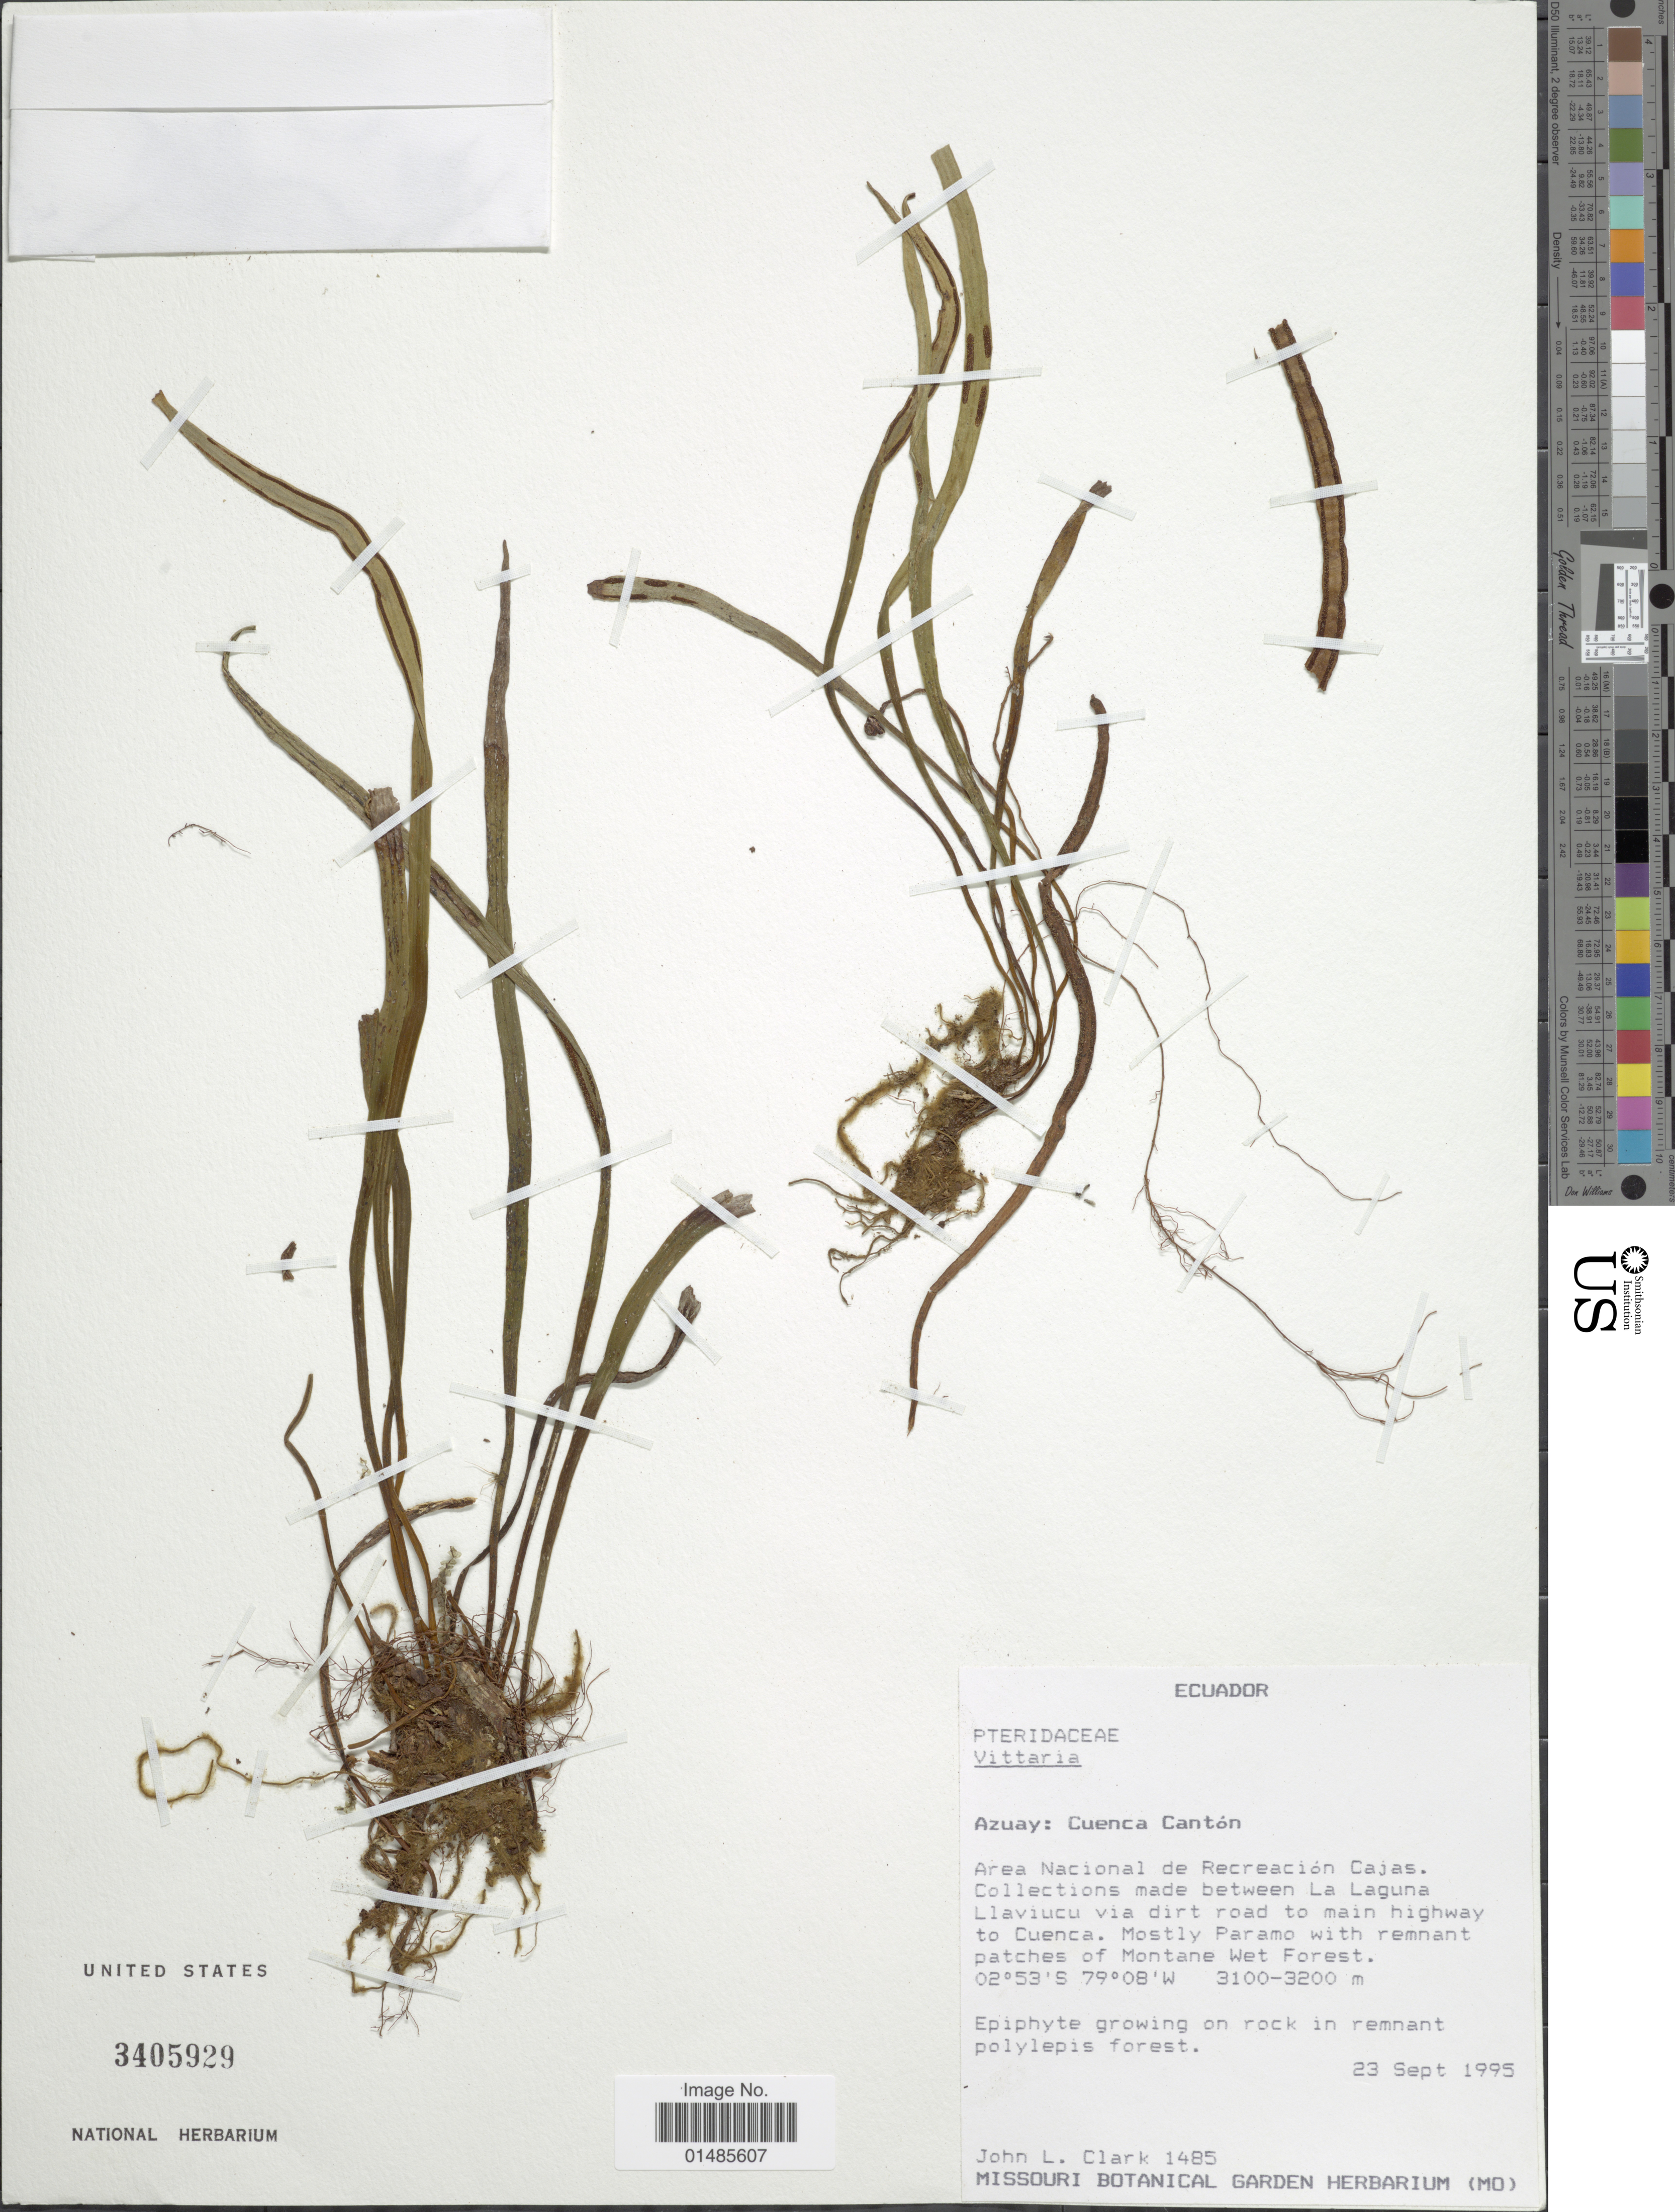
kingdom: Plantae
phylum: Tracheophyta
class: Polypodiopsida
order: Polypodiales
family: Pteridaceae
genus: Radiovittaria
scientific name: Radiovittaria sp.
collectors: J. L. Clark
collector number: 1485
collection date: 1995-09-23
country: Ecuador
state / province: Azuay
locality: Cuenca Cantón. Area Nacional de Recreación Cajas. Collections made between La Laguna Llaviucu via dirt road to main highway to Cuenca.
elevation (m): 3100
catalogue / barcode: US 3405929